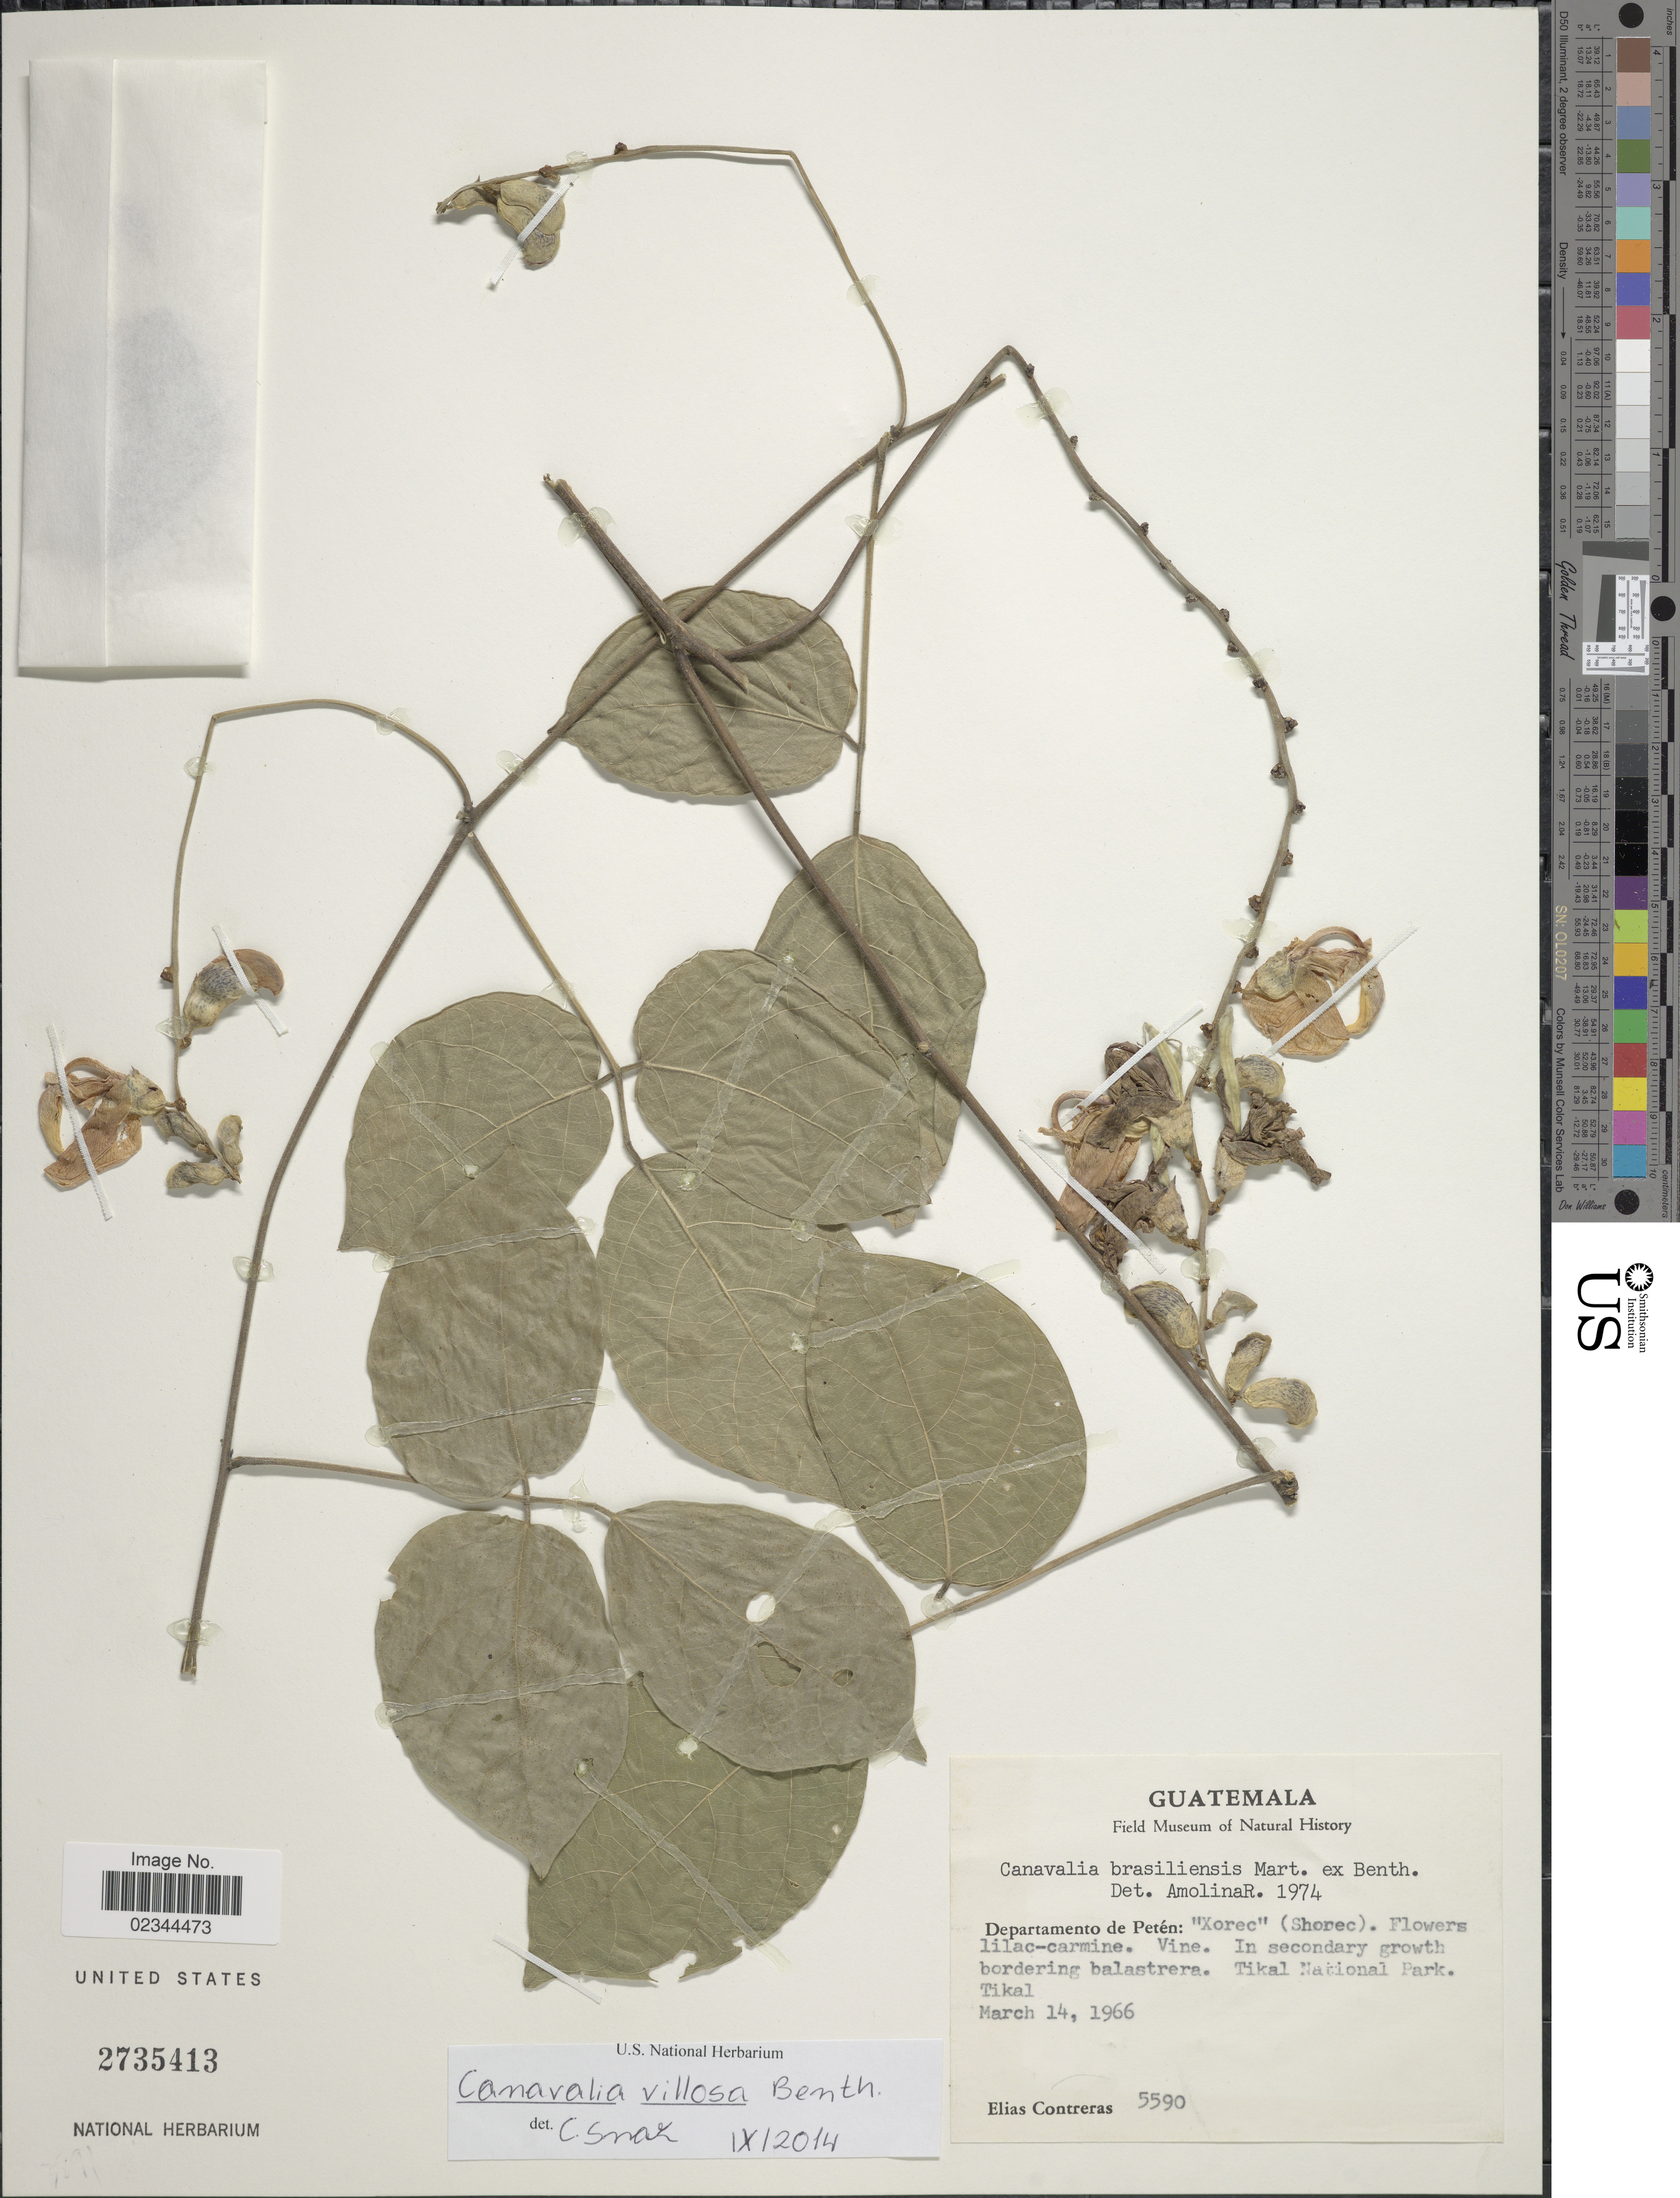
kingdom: Plantae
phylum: Tracheophyta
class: Magnoliopsida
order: Fabales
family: Fabaceae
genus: Canavalia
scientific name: Canavalia villosa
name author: Benth.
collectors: E. Contreras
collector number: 5590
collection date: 1966-03-14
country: Guatemala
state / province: El Petén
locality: Tikal National Park, Tikal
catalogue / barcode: US 2735413